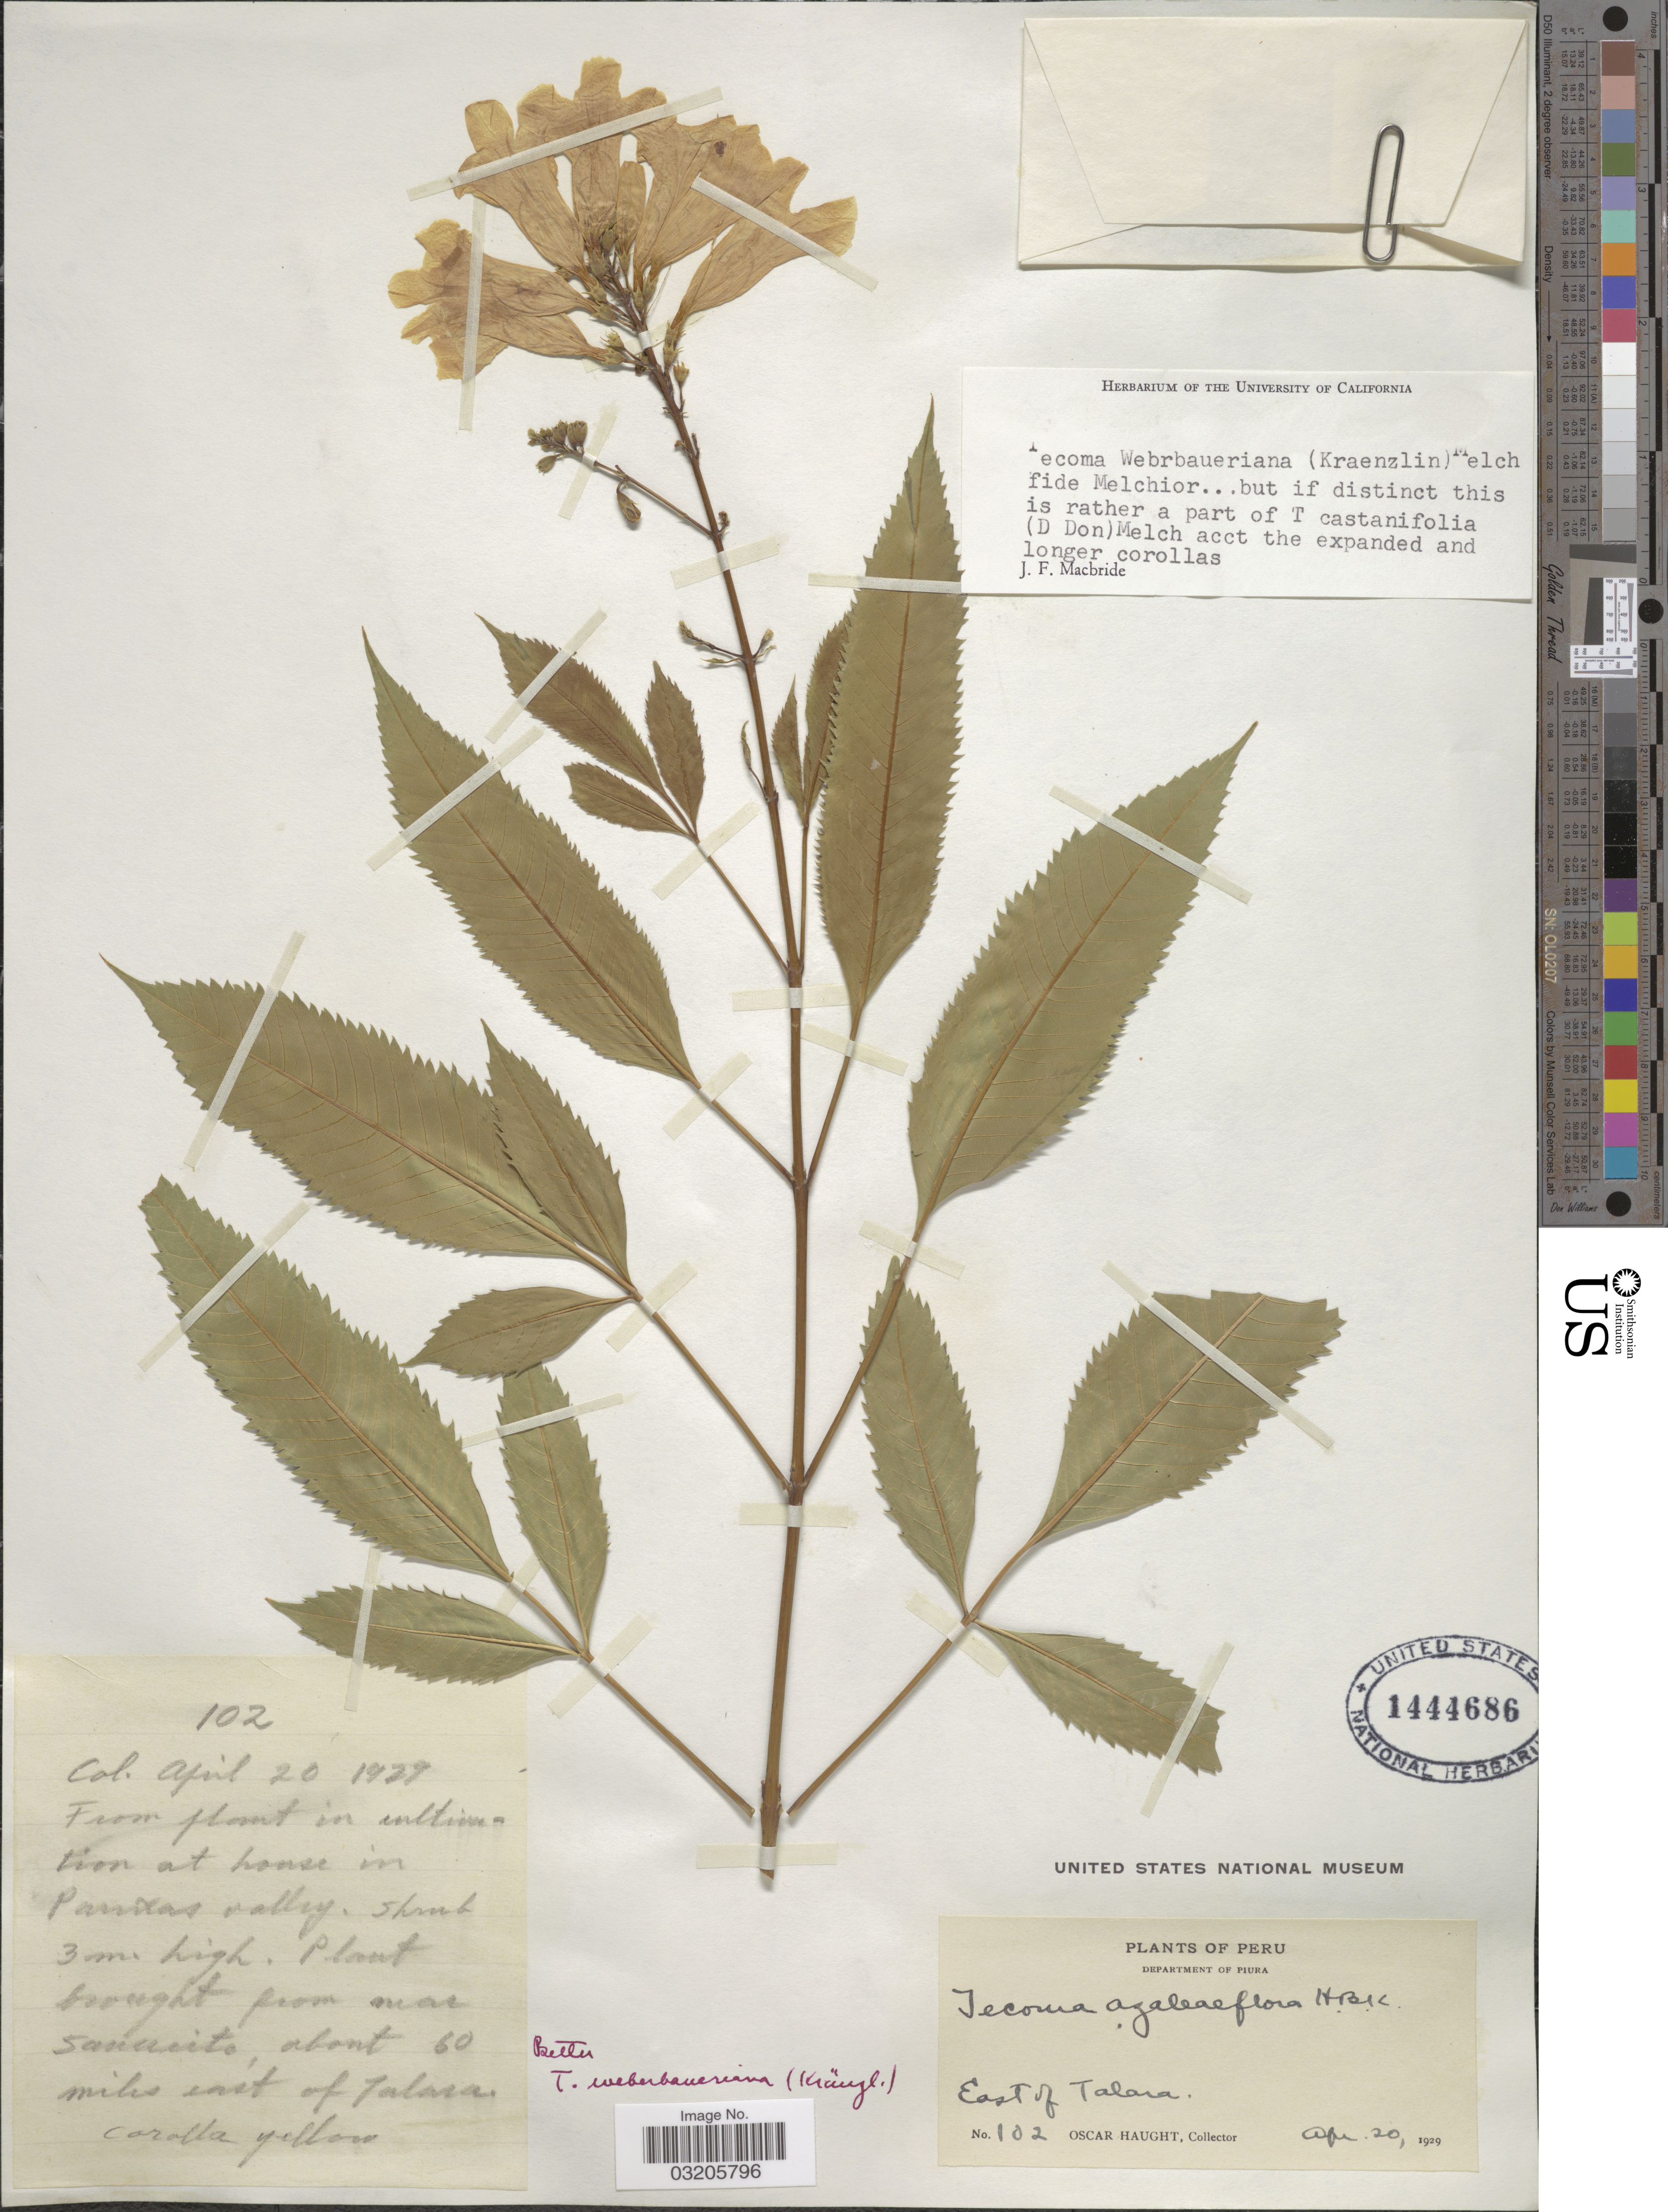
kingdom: Plantae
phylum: Tracheophyta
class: Magnoliopsida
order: Lamiales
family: Bignoniaceae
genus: Tecoma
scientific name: Tecoma weberbaueriana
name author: (Kraenzl.) Melch.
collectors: O. L. Haught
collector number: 102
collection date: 1929-04-20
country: Peru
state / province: Piura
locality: Department of Piura. Near Saucesito, about 60 miles east of Talara.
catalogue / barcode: US 1444686